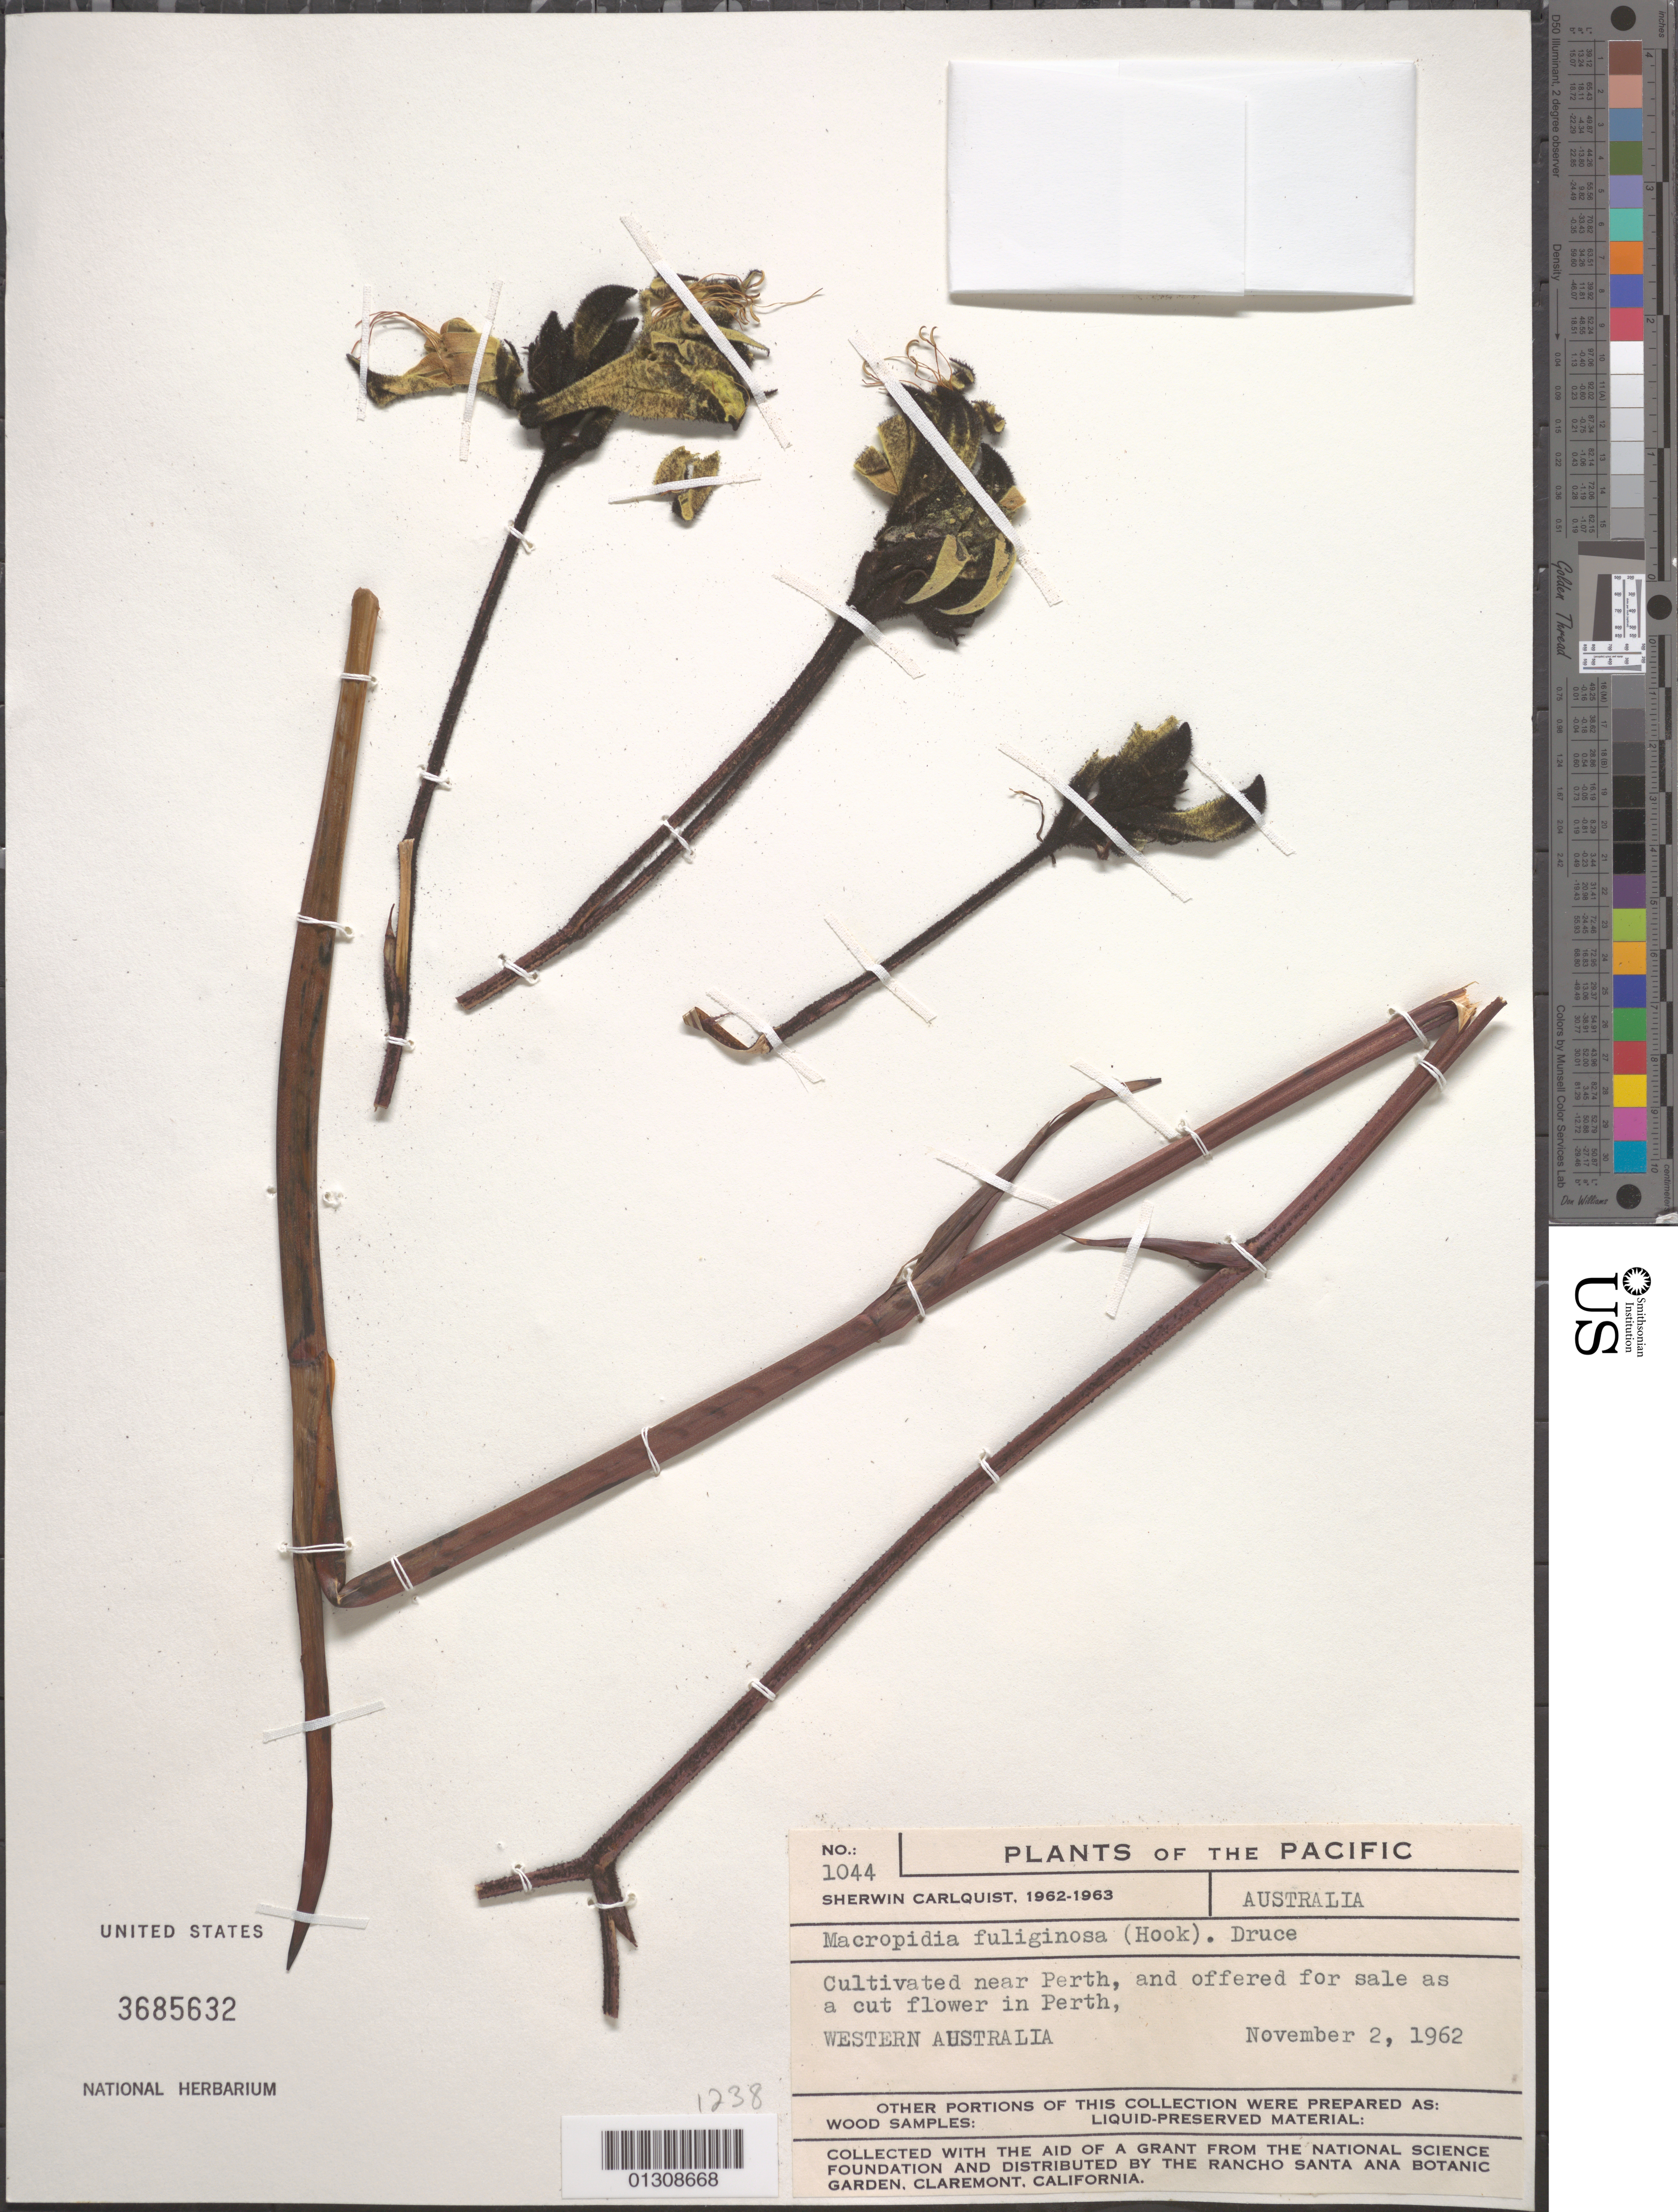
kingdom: Plantae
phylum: Tracheophyta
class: Liliopsida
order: Commelinales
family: Haemodoraceae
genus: Macropidia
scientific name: Macropidia fuliginosa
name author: (Hook.) Druce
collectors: S. Carlquist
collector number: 1044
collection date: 1962-11-02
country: Australia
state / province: Western Australia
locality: Cultivated near Perth, and offered for sale as a cut flower in Perth.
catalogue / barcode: US 3685632